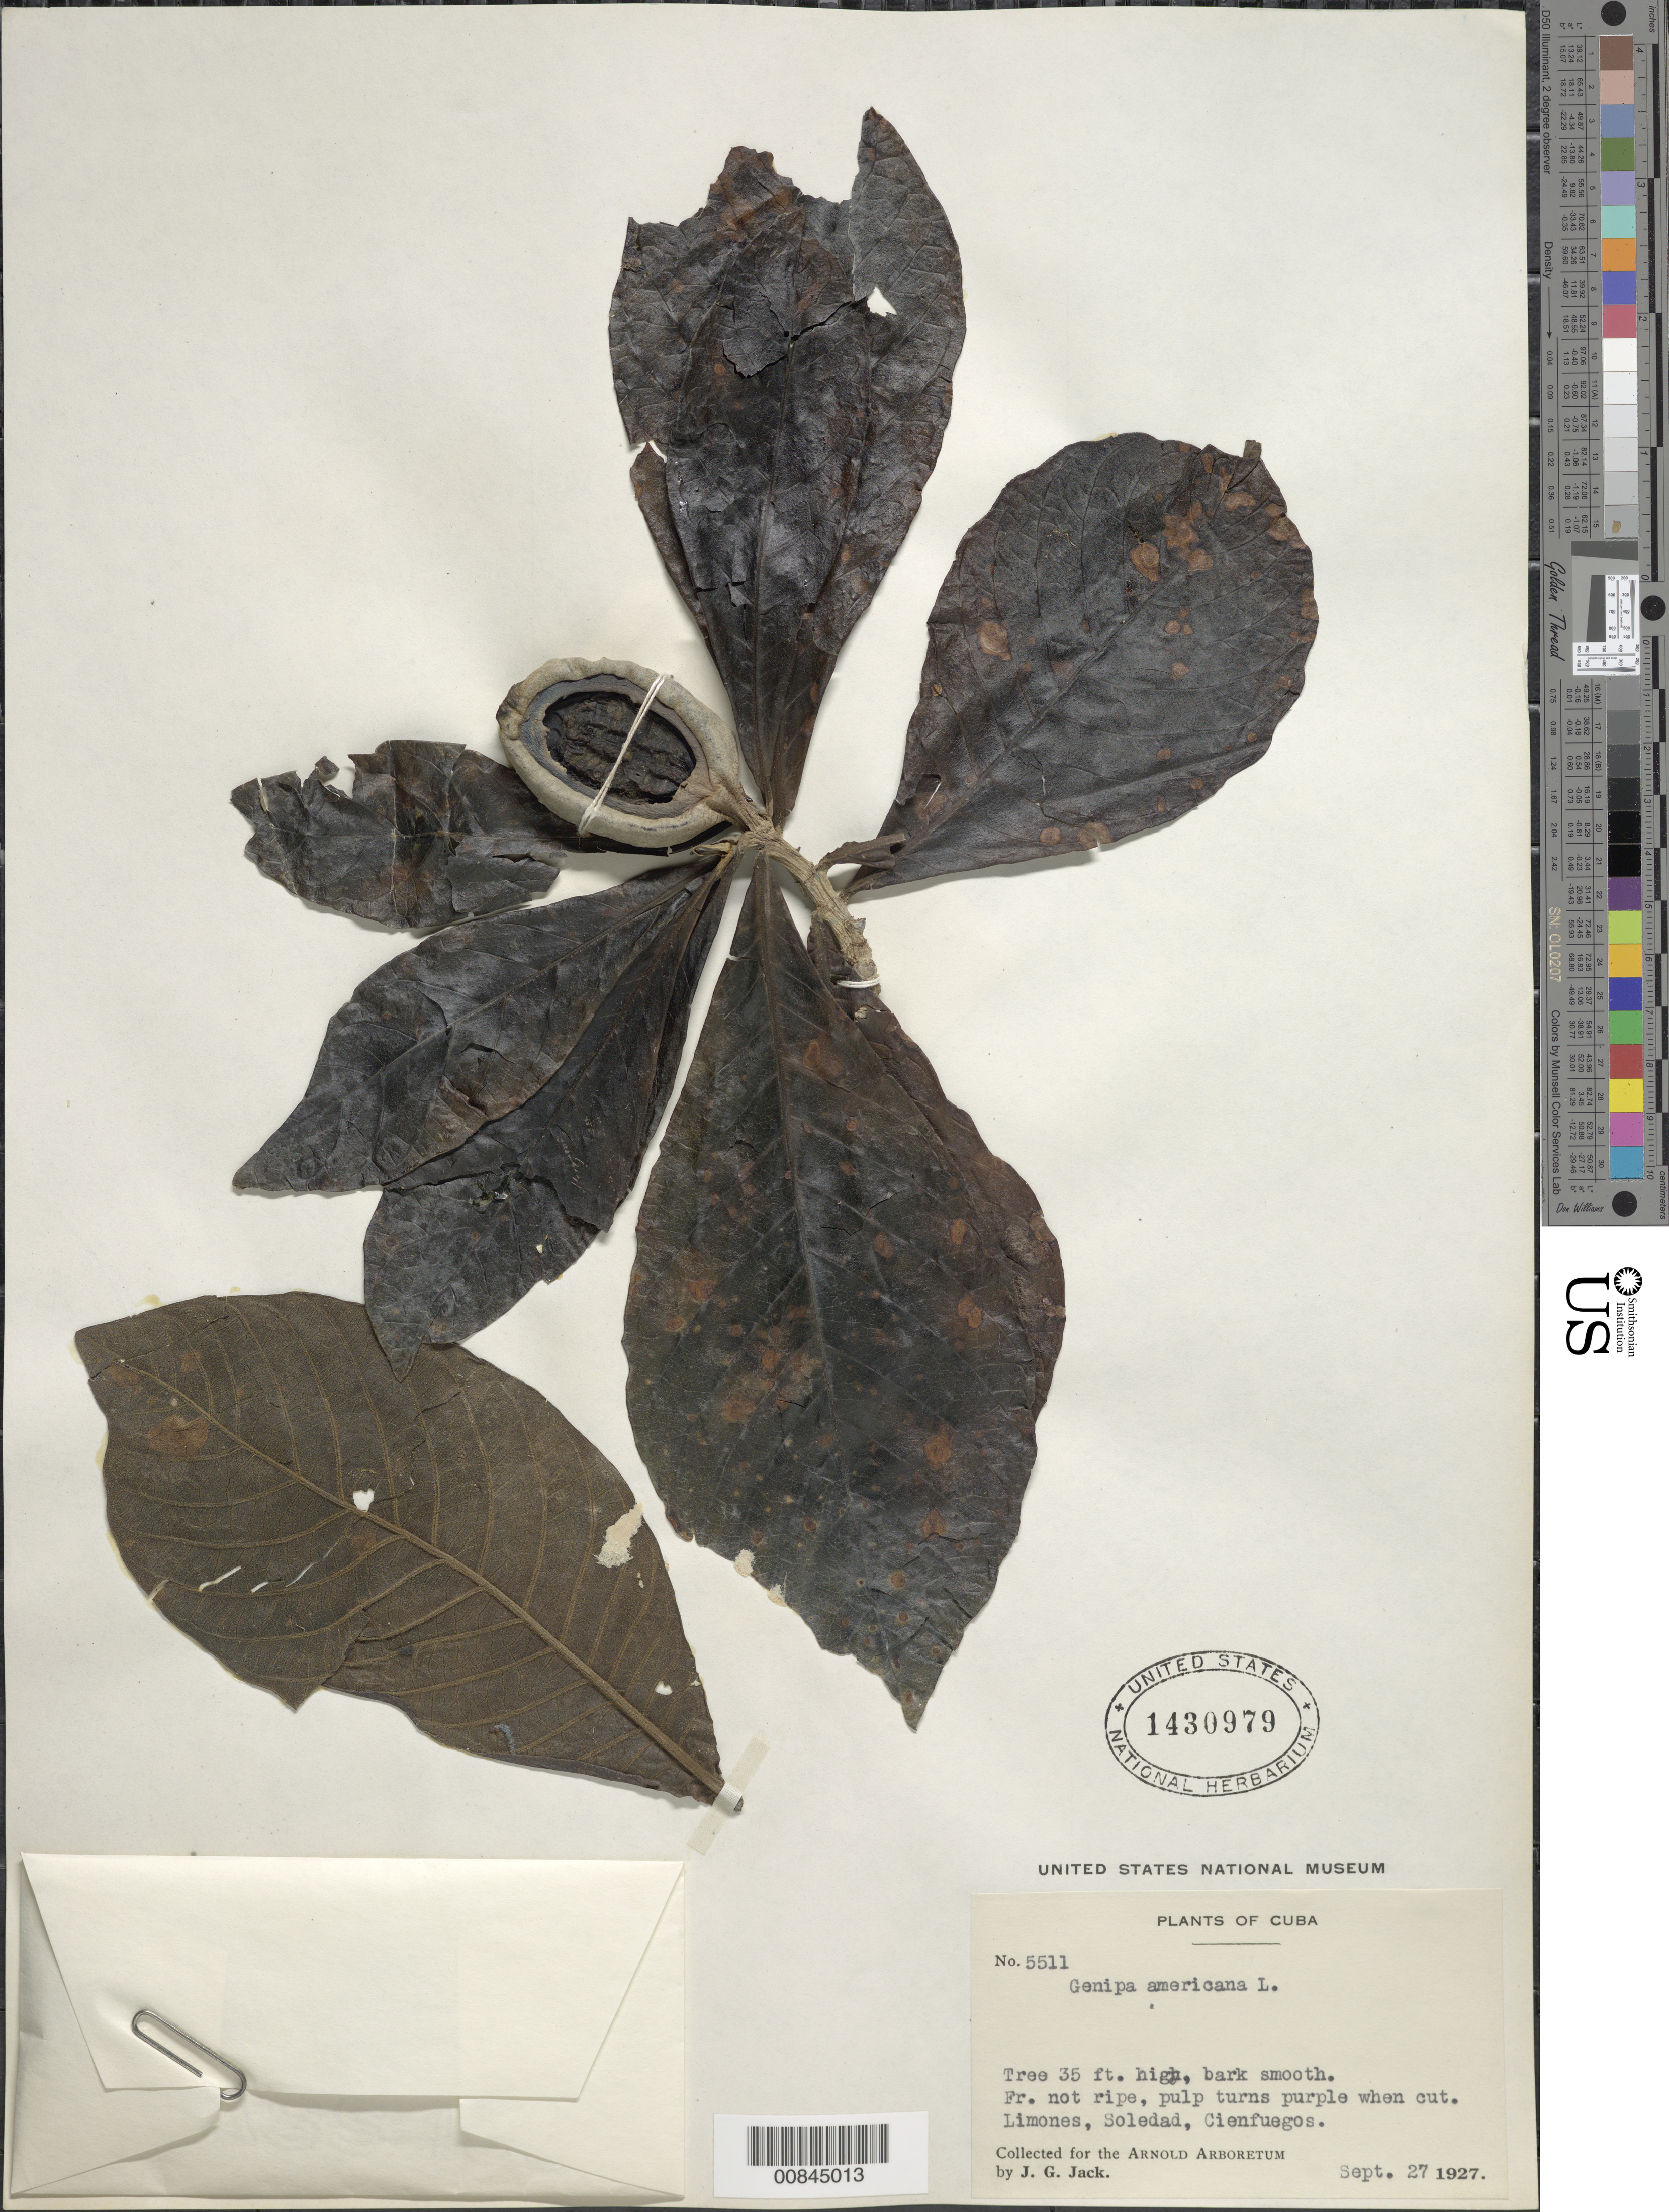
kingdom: Plantae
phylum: Tracheophyta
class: Magnoliopsida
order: Gentianales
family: Rubiaceae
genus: Genipa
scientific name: Genipa americana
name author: L.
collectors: J. G. Jack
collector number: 5511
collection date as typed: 27 Sep 1927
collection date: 1927-09-27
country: Cuba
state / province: Las Villas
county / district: Cienfuegos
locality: Limones, Soledad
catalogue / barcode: US 1430979